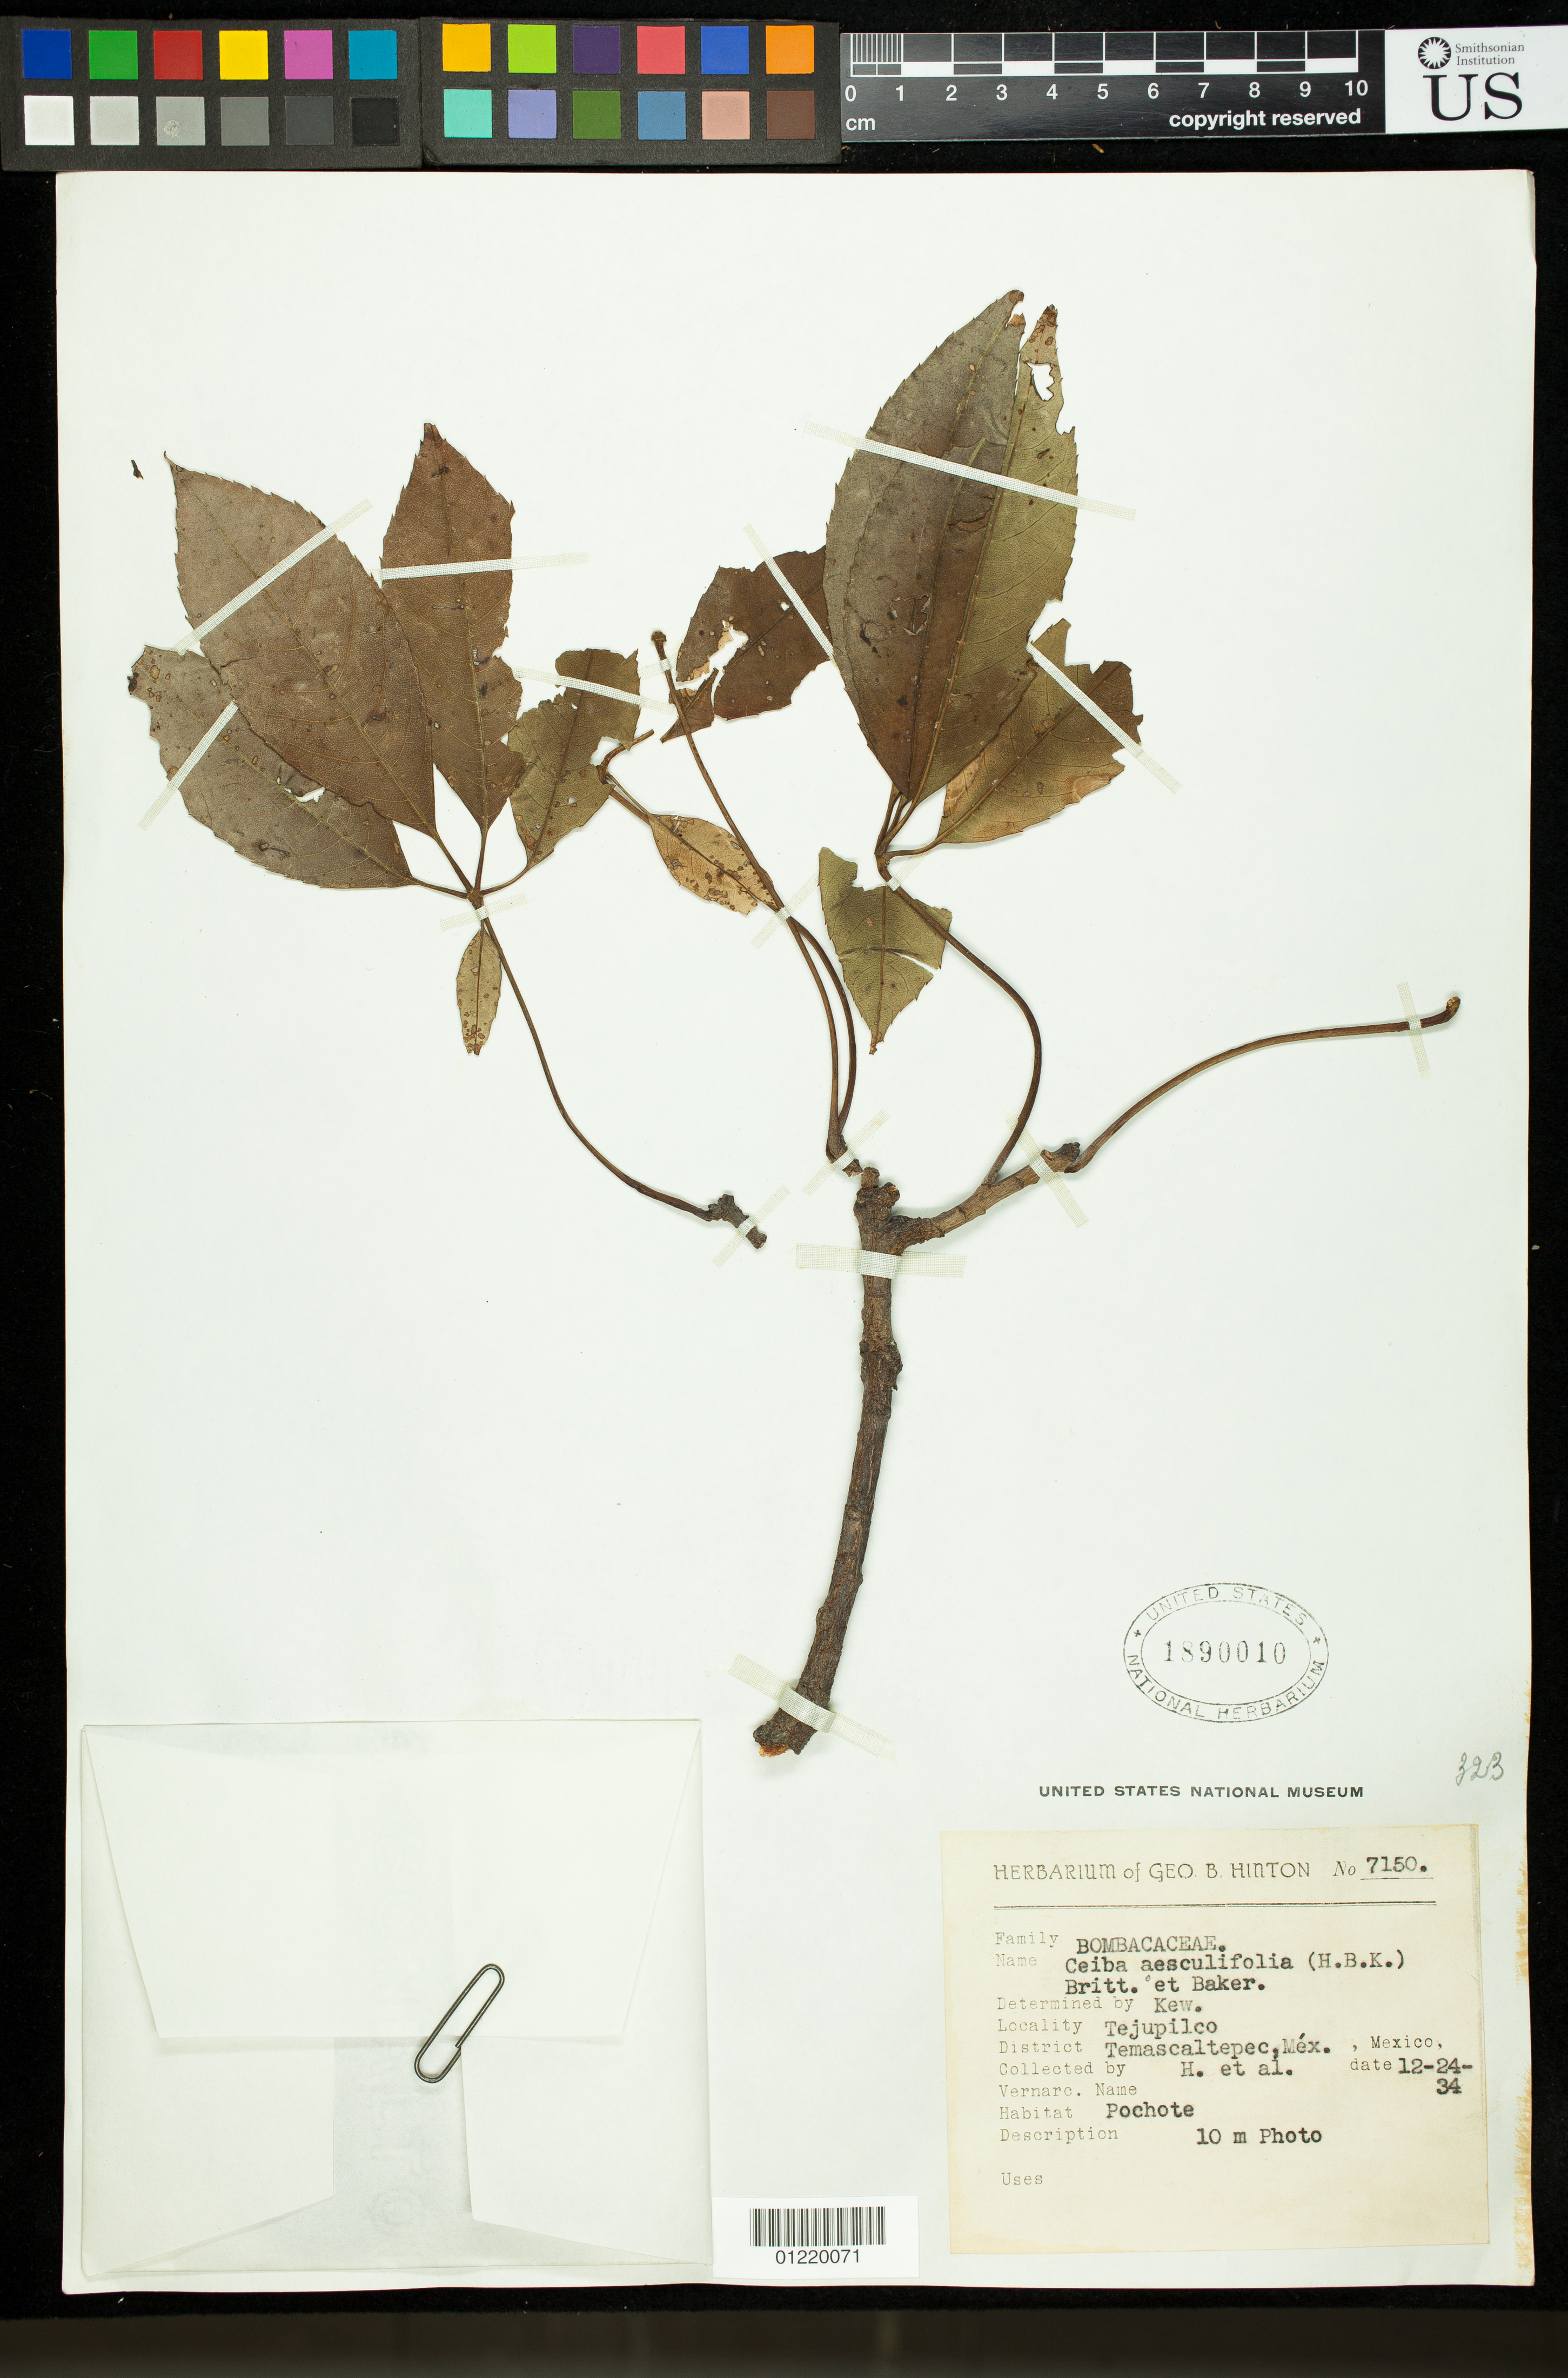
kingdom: Plantae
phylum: Tracheophyta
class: Magnoliopsida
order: Malvales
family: Malvaceae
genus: Ceiba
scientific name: Ceiba aesculifolia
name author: (Kunth) Britten & Baker f.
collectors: G. B. Hinton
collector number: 7150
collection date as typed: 12/24/1934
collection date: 1934-12-24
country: Mexico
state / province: México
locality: Locality: Tejupilco. District: Temascaltepec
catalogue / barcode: US 1890010